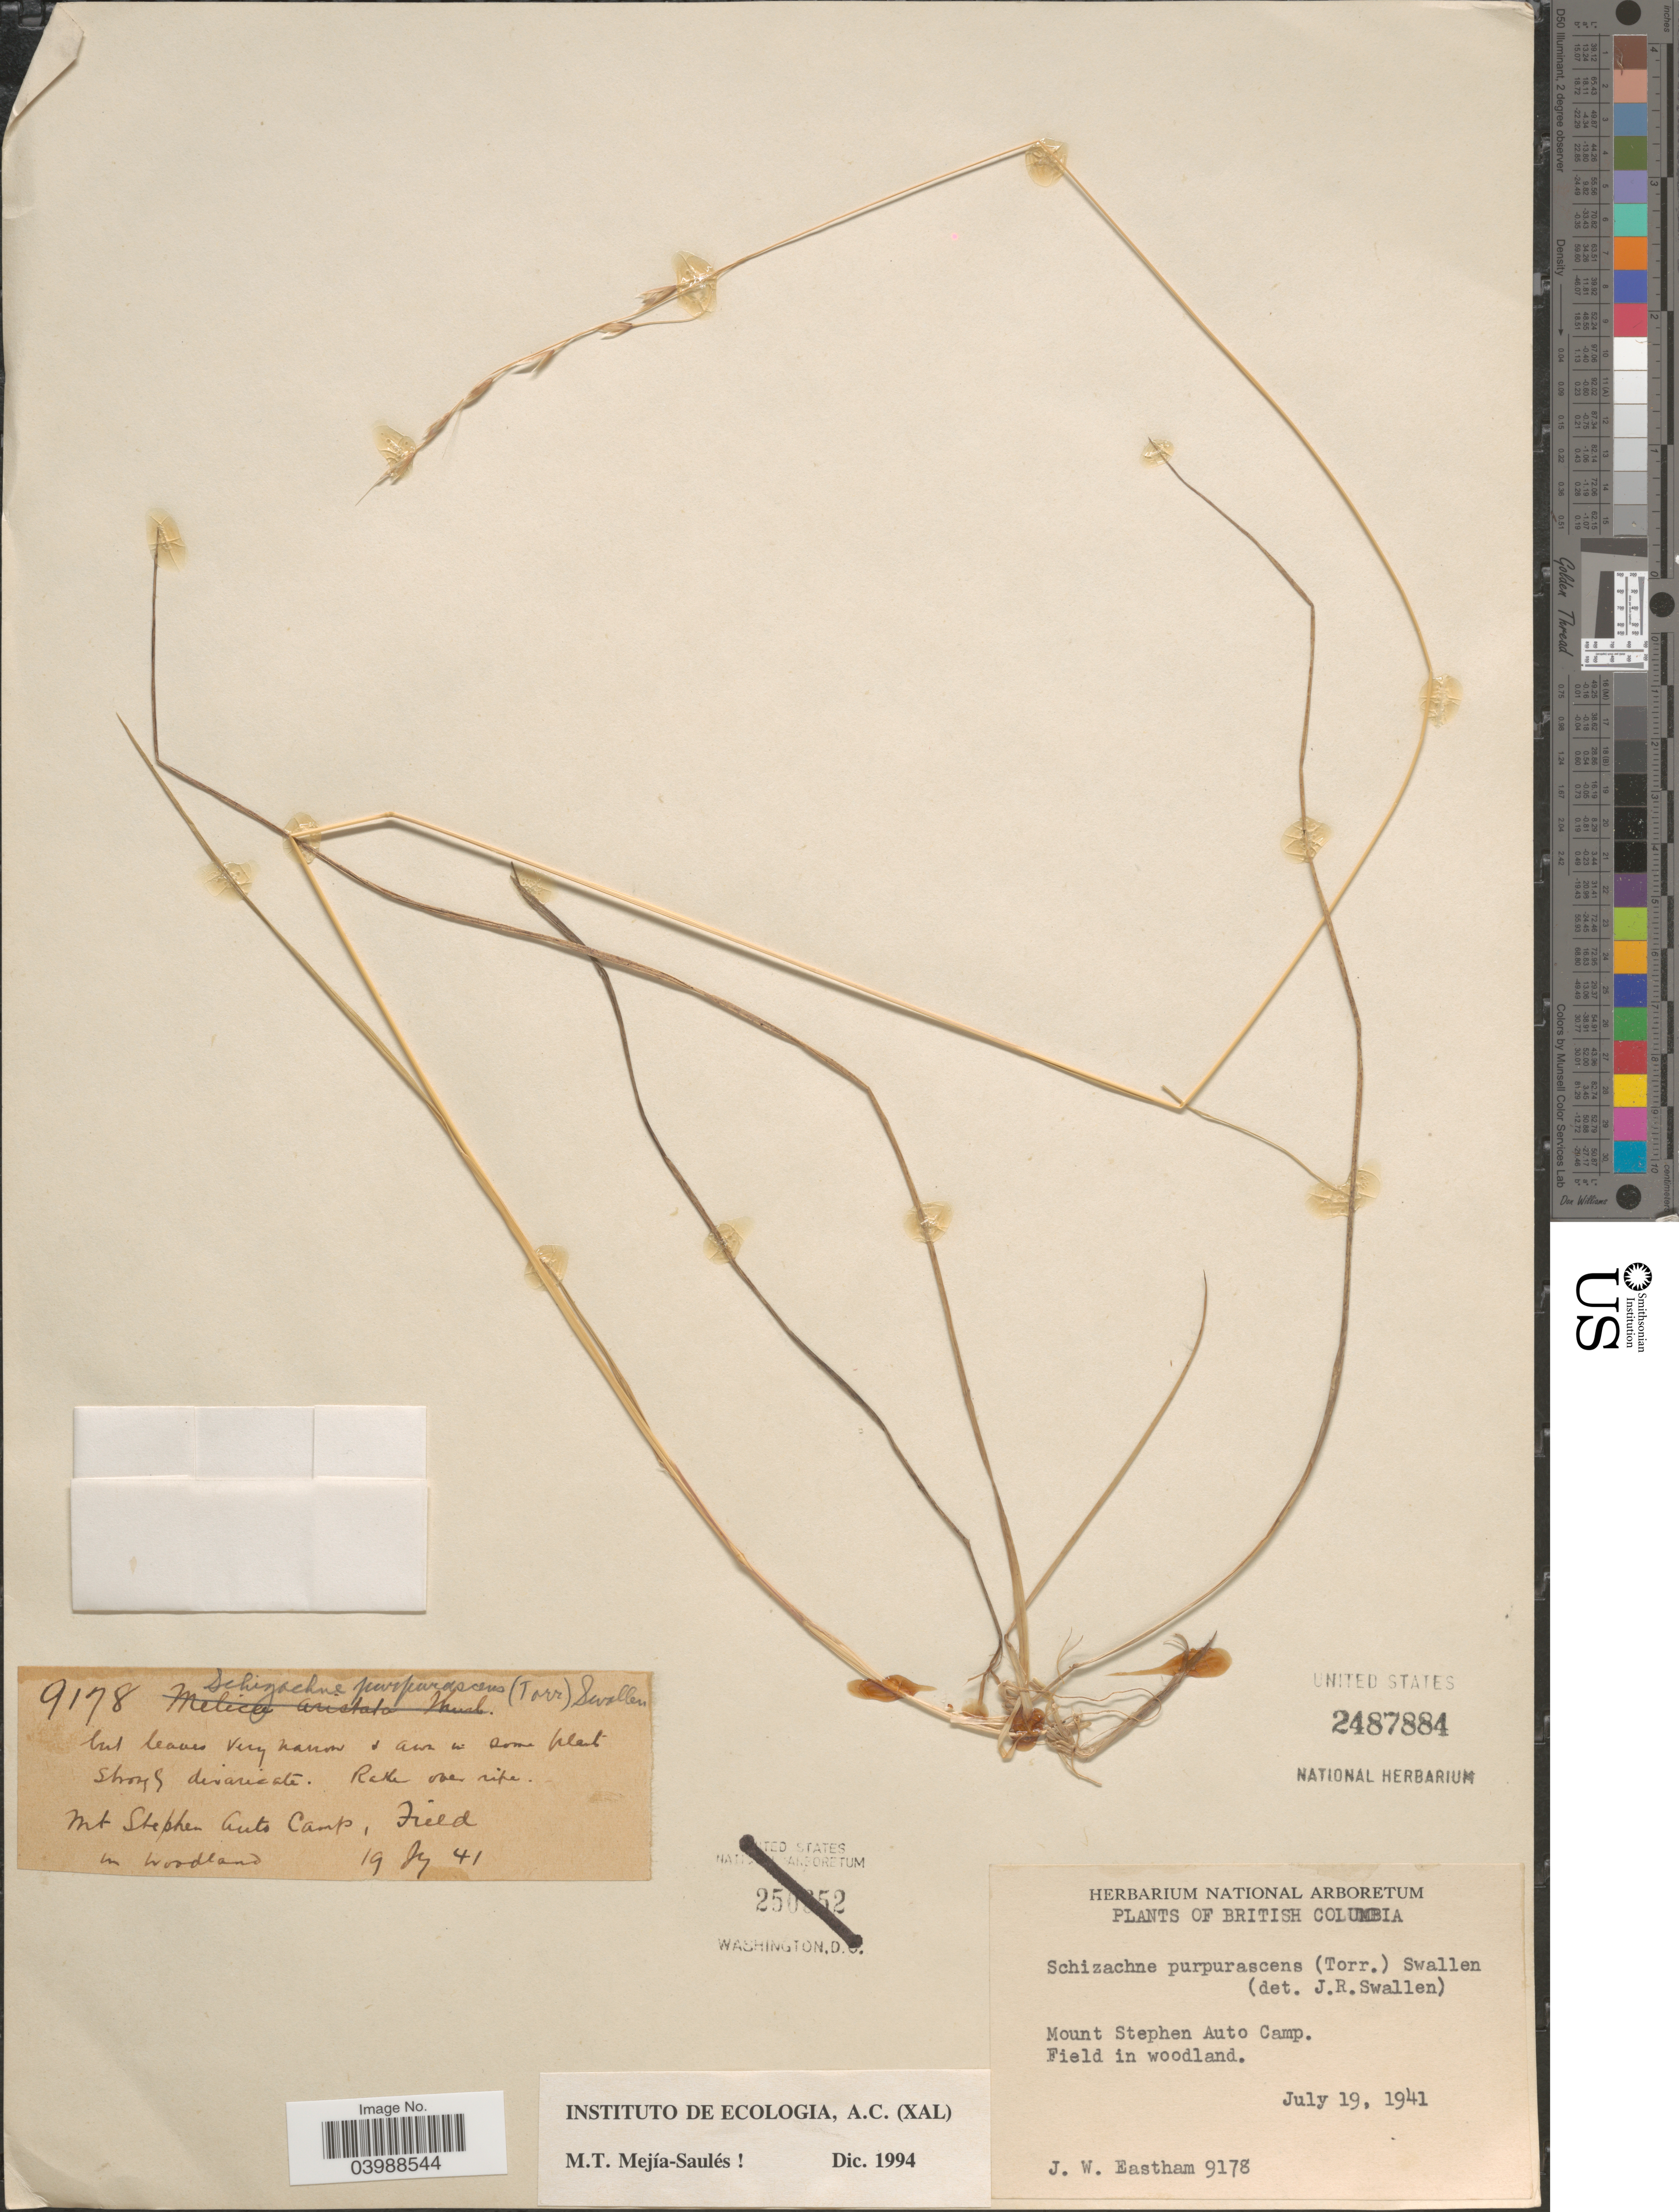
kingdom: Plantae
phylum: Tracheophyta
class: Liliopsida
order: Poales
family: Poaceae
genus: Schizachne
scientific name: Schizachne purpurascens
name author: (Torr.) Swallen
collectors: J. Eastham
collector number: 9178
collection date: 1941-07-19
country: Canada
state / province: British Columbia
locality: Mount Stephen Auto Camp.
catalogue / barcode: US 2487884